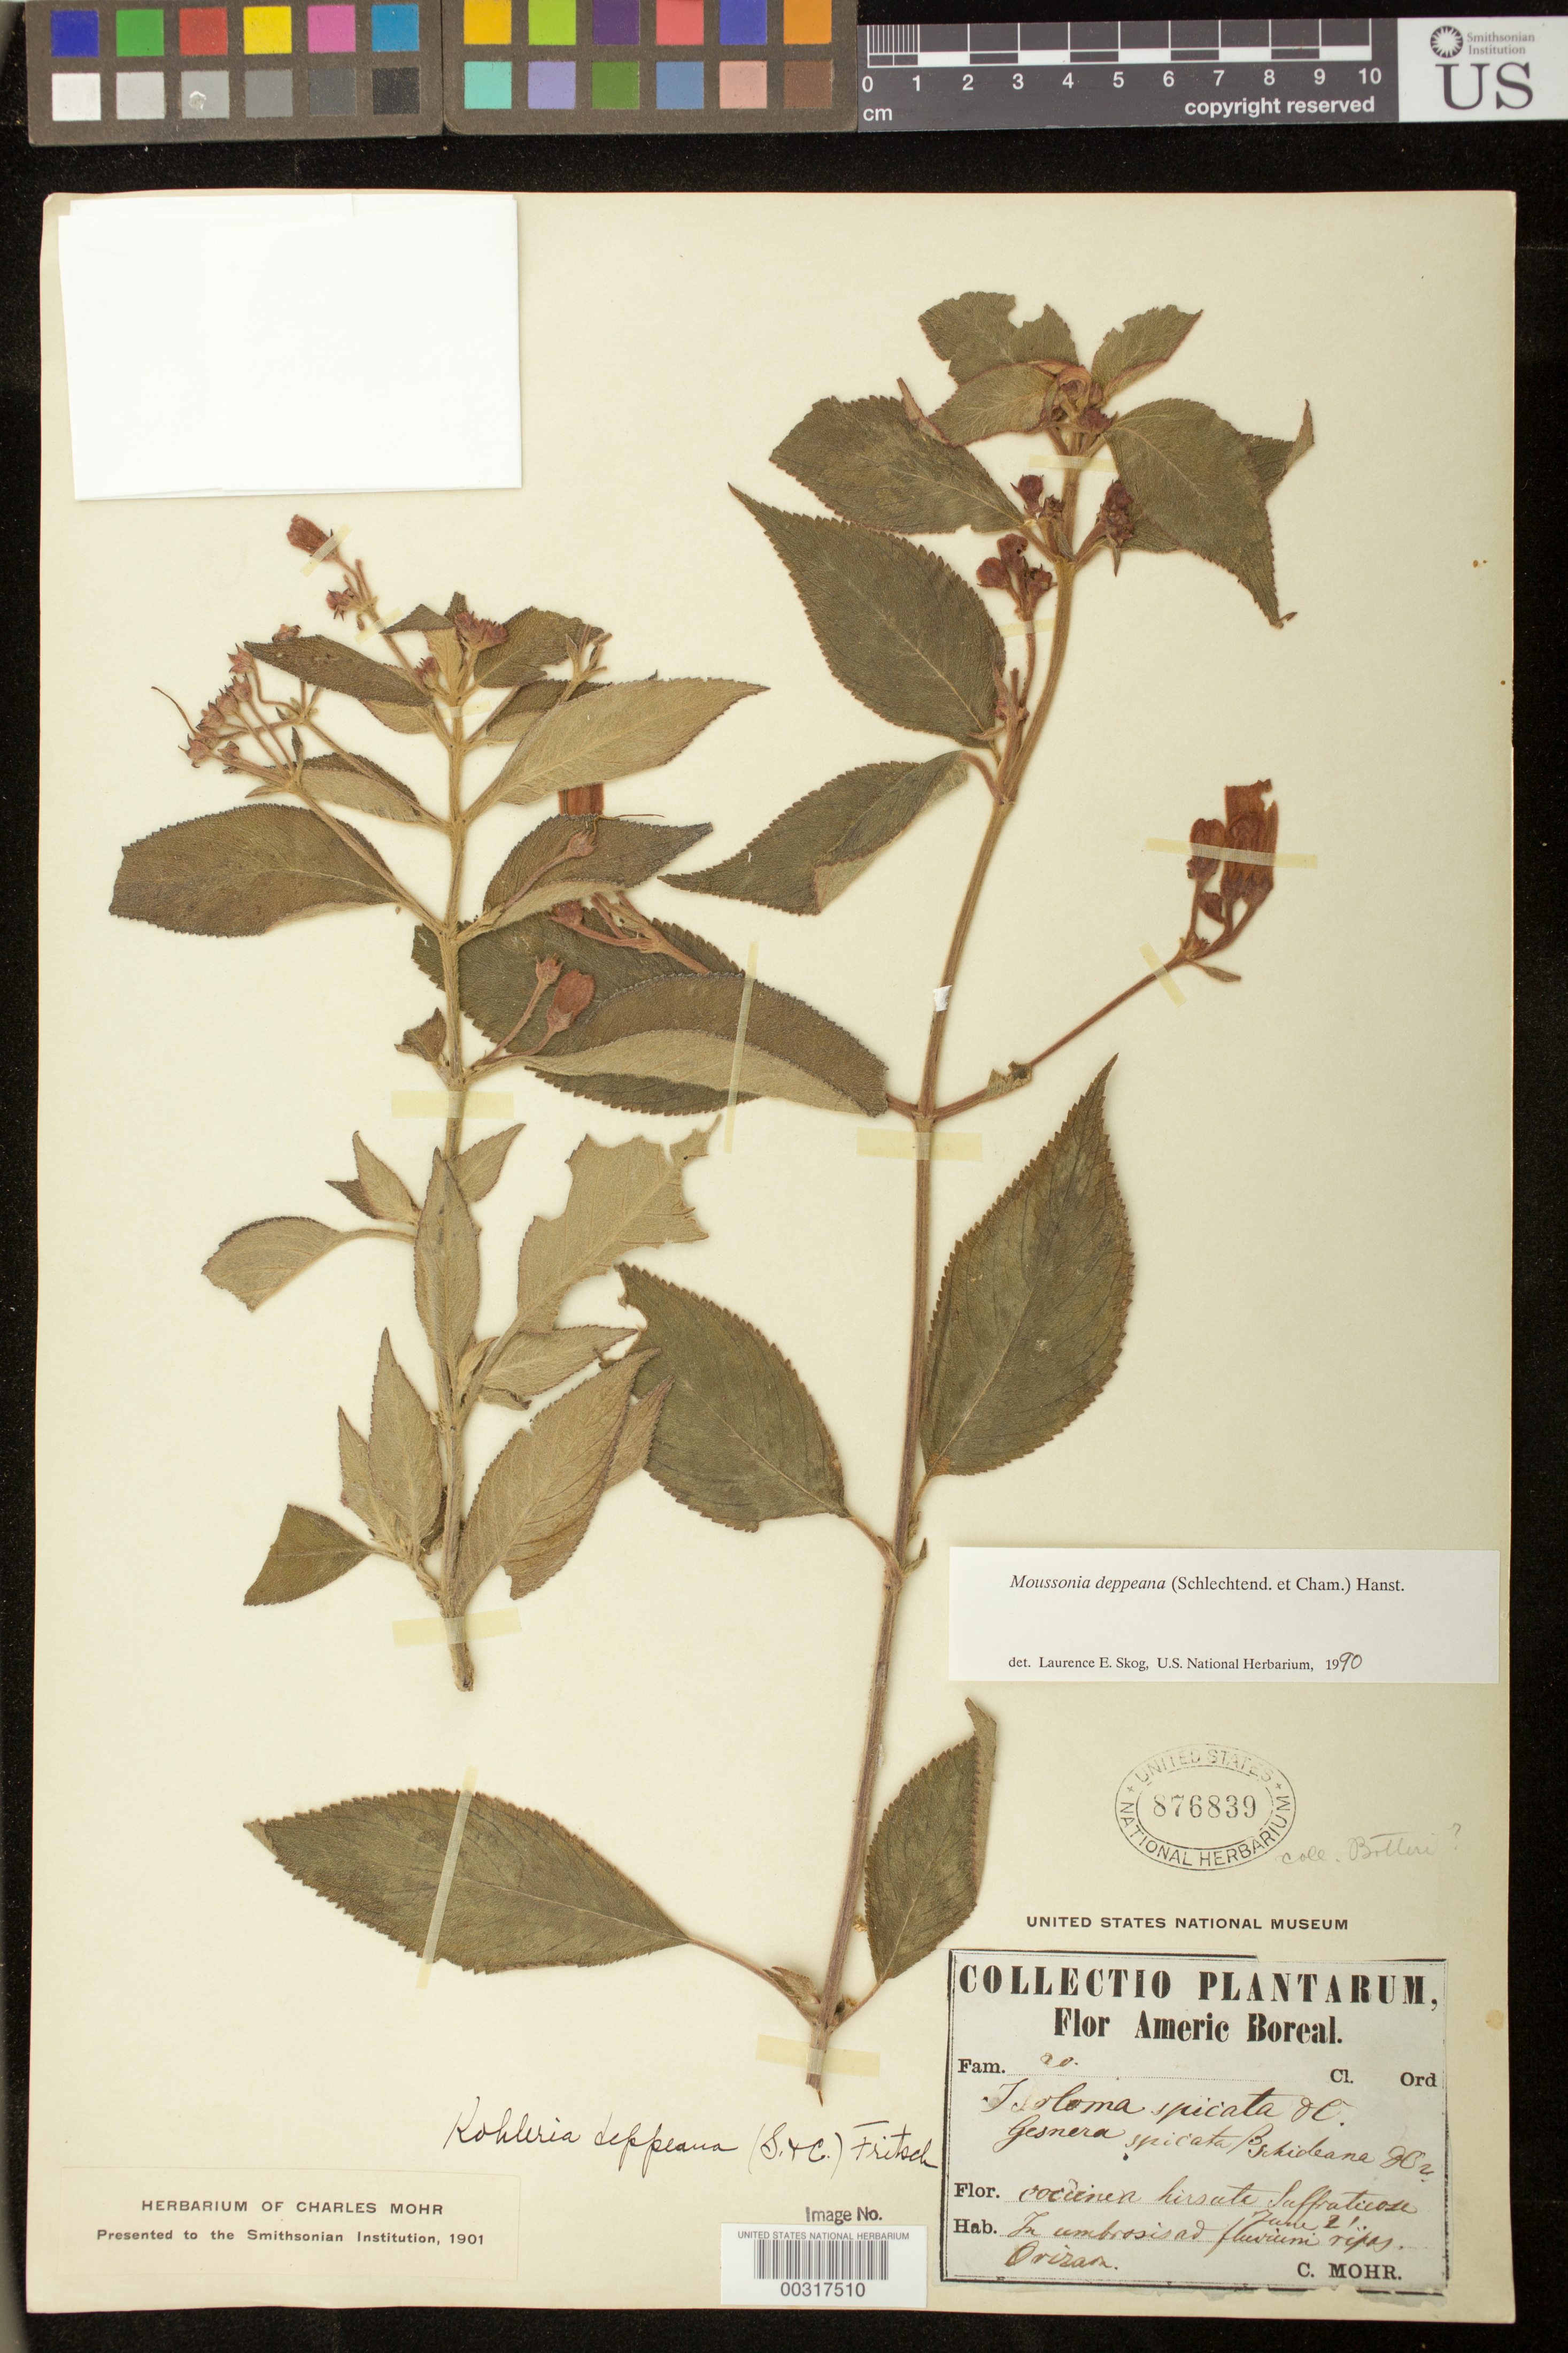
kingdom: Plantae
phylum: Tracheophyta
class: Magnoliopsida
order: Lamiales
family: Gesneriaceae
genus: Moussonia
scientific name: Moussonia deppeana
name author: (Schltdl. & Cham.) Klotzsch ex Hanst.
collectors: C. T. Mohr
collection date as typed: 21 Jun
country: Mexico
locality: Oriraon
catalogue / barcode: US 876839